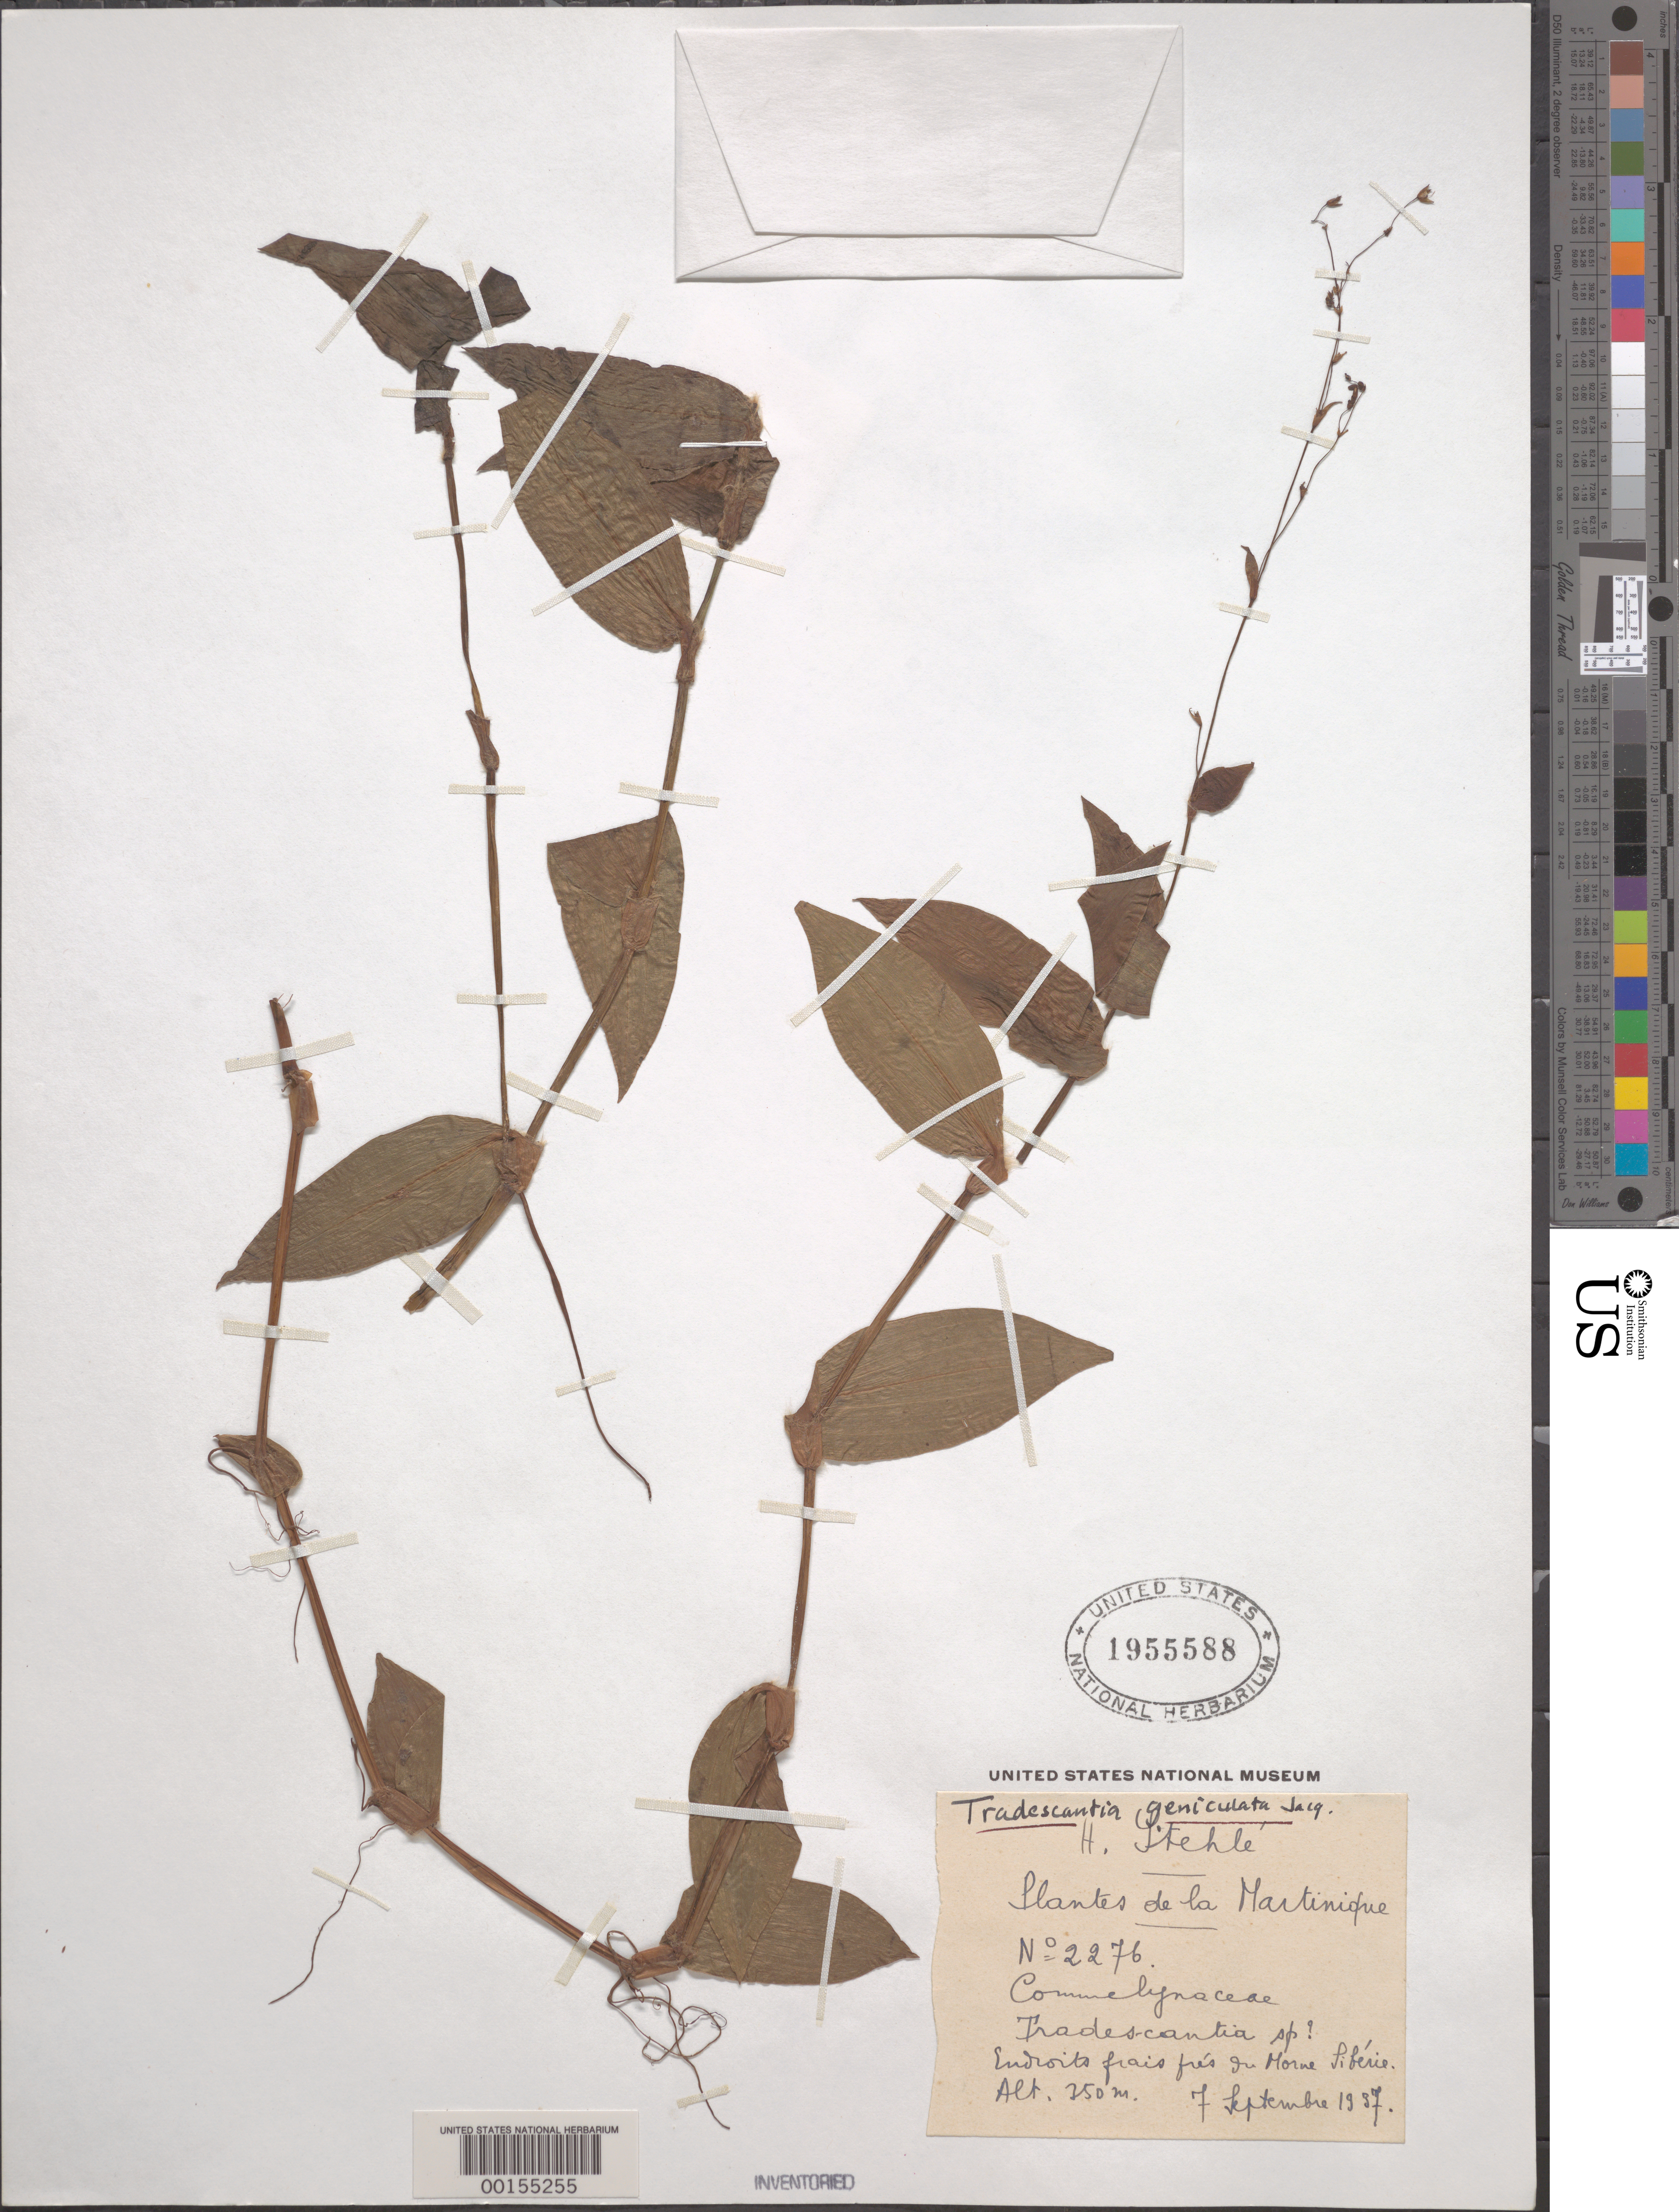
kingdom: Plantae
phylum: Tracheophyta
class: Liliopsida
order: Commelinales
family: Commelinaceae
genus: Gibasis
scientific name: Gibasis pauciflora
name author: (Urb. & Ekman) D.R. Hunt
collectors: H. Stehlé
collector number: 2276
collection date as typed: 07 Sep 1937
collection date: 1937-09-07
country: Martinique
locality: Morne liberie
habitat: Cool, wet area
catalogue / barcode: US 1955588